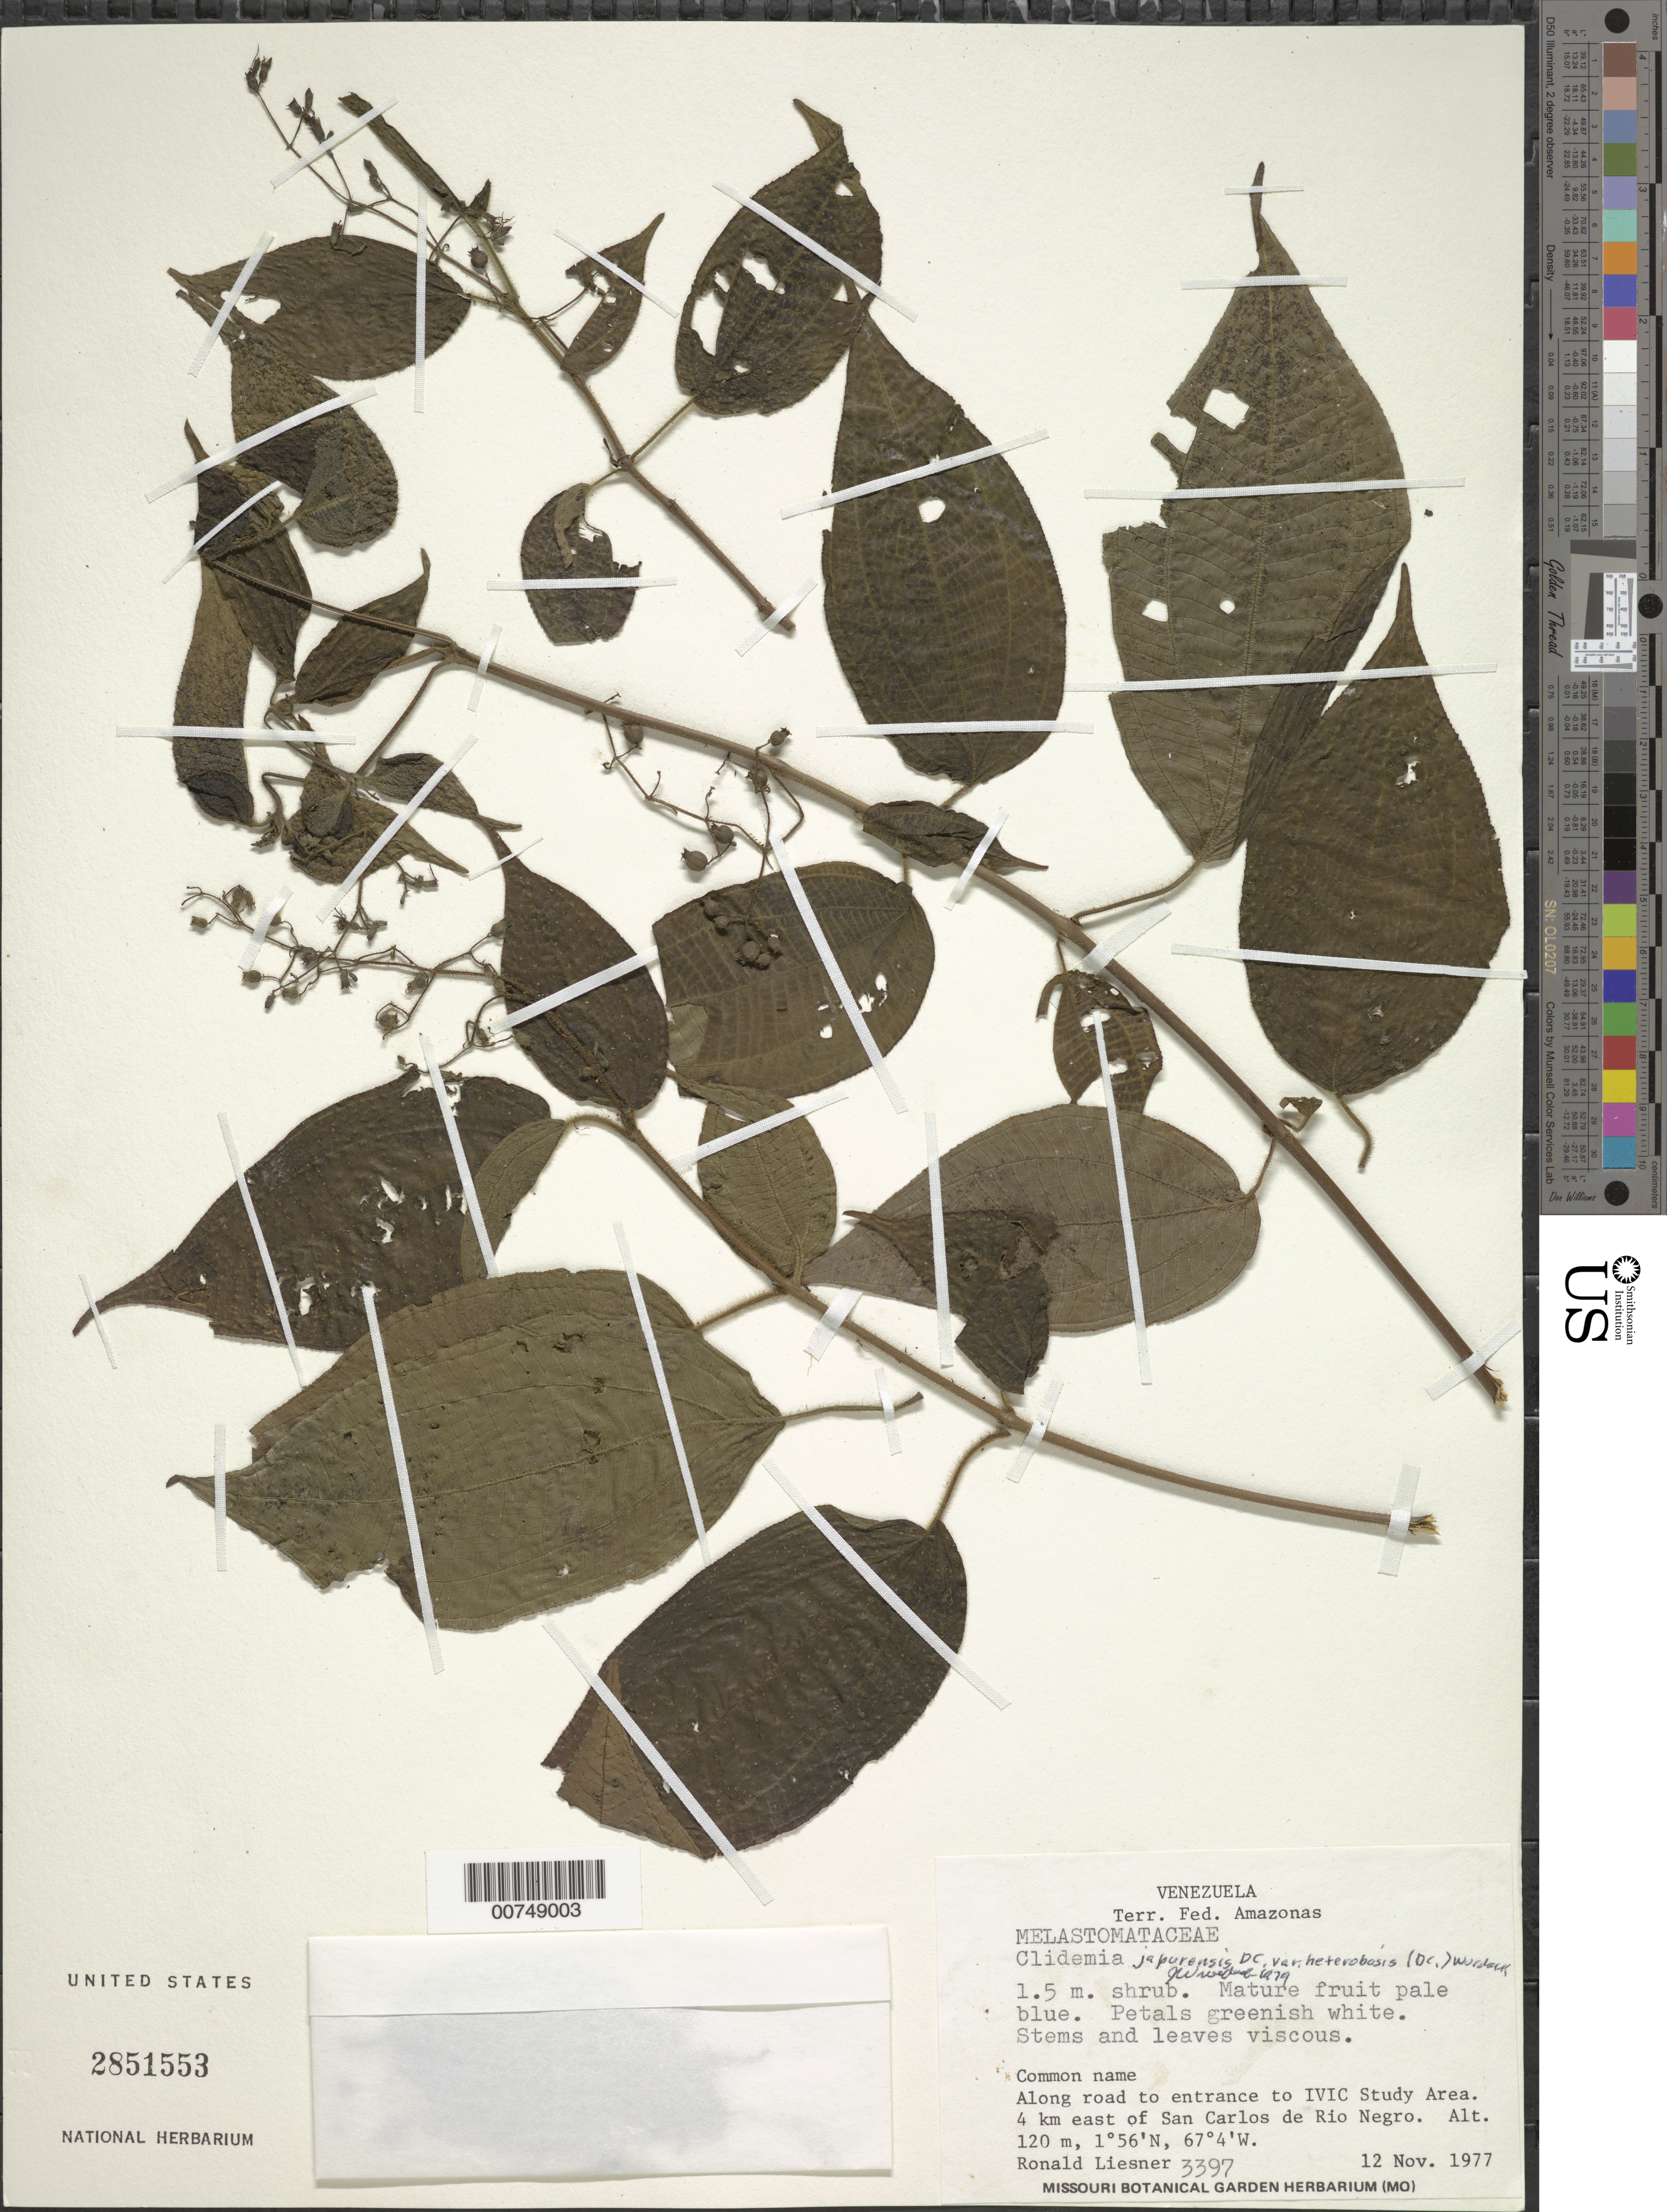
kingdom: Plantae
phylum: Tracheophyta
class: Magnoliopsida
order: Myrtales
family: Melastomataceae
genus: Clidemia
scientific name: Clidemia japurensis var. heterobasis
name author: (DC.) Wurdack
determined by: Wurdack, John J., (US), US (UNITED STATES)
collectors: R. L. Liesner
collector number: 3397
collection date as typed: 12-Nov-77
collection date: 1977-11-12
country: Venezuela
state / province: Amazonas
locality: San Carlos de Río Negro, 4 km E of; road to entrance to IVIC Study Area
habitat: Along road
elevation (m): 120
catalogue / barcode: US 2851553